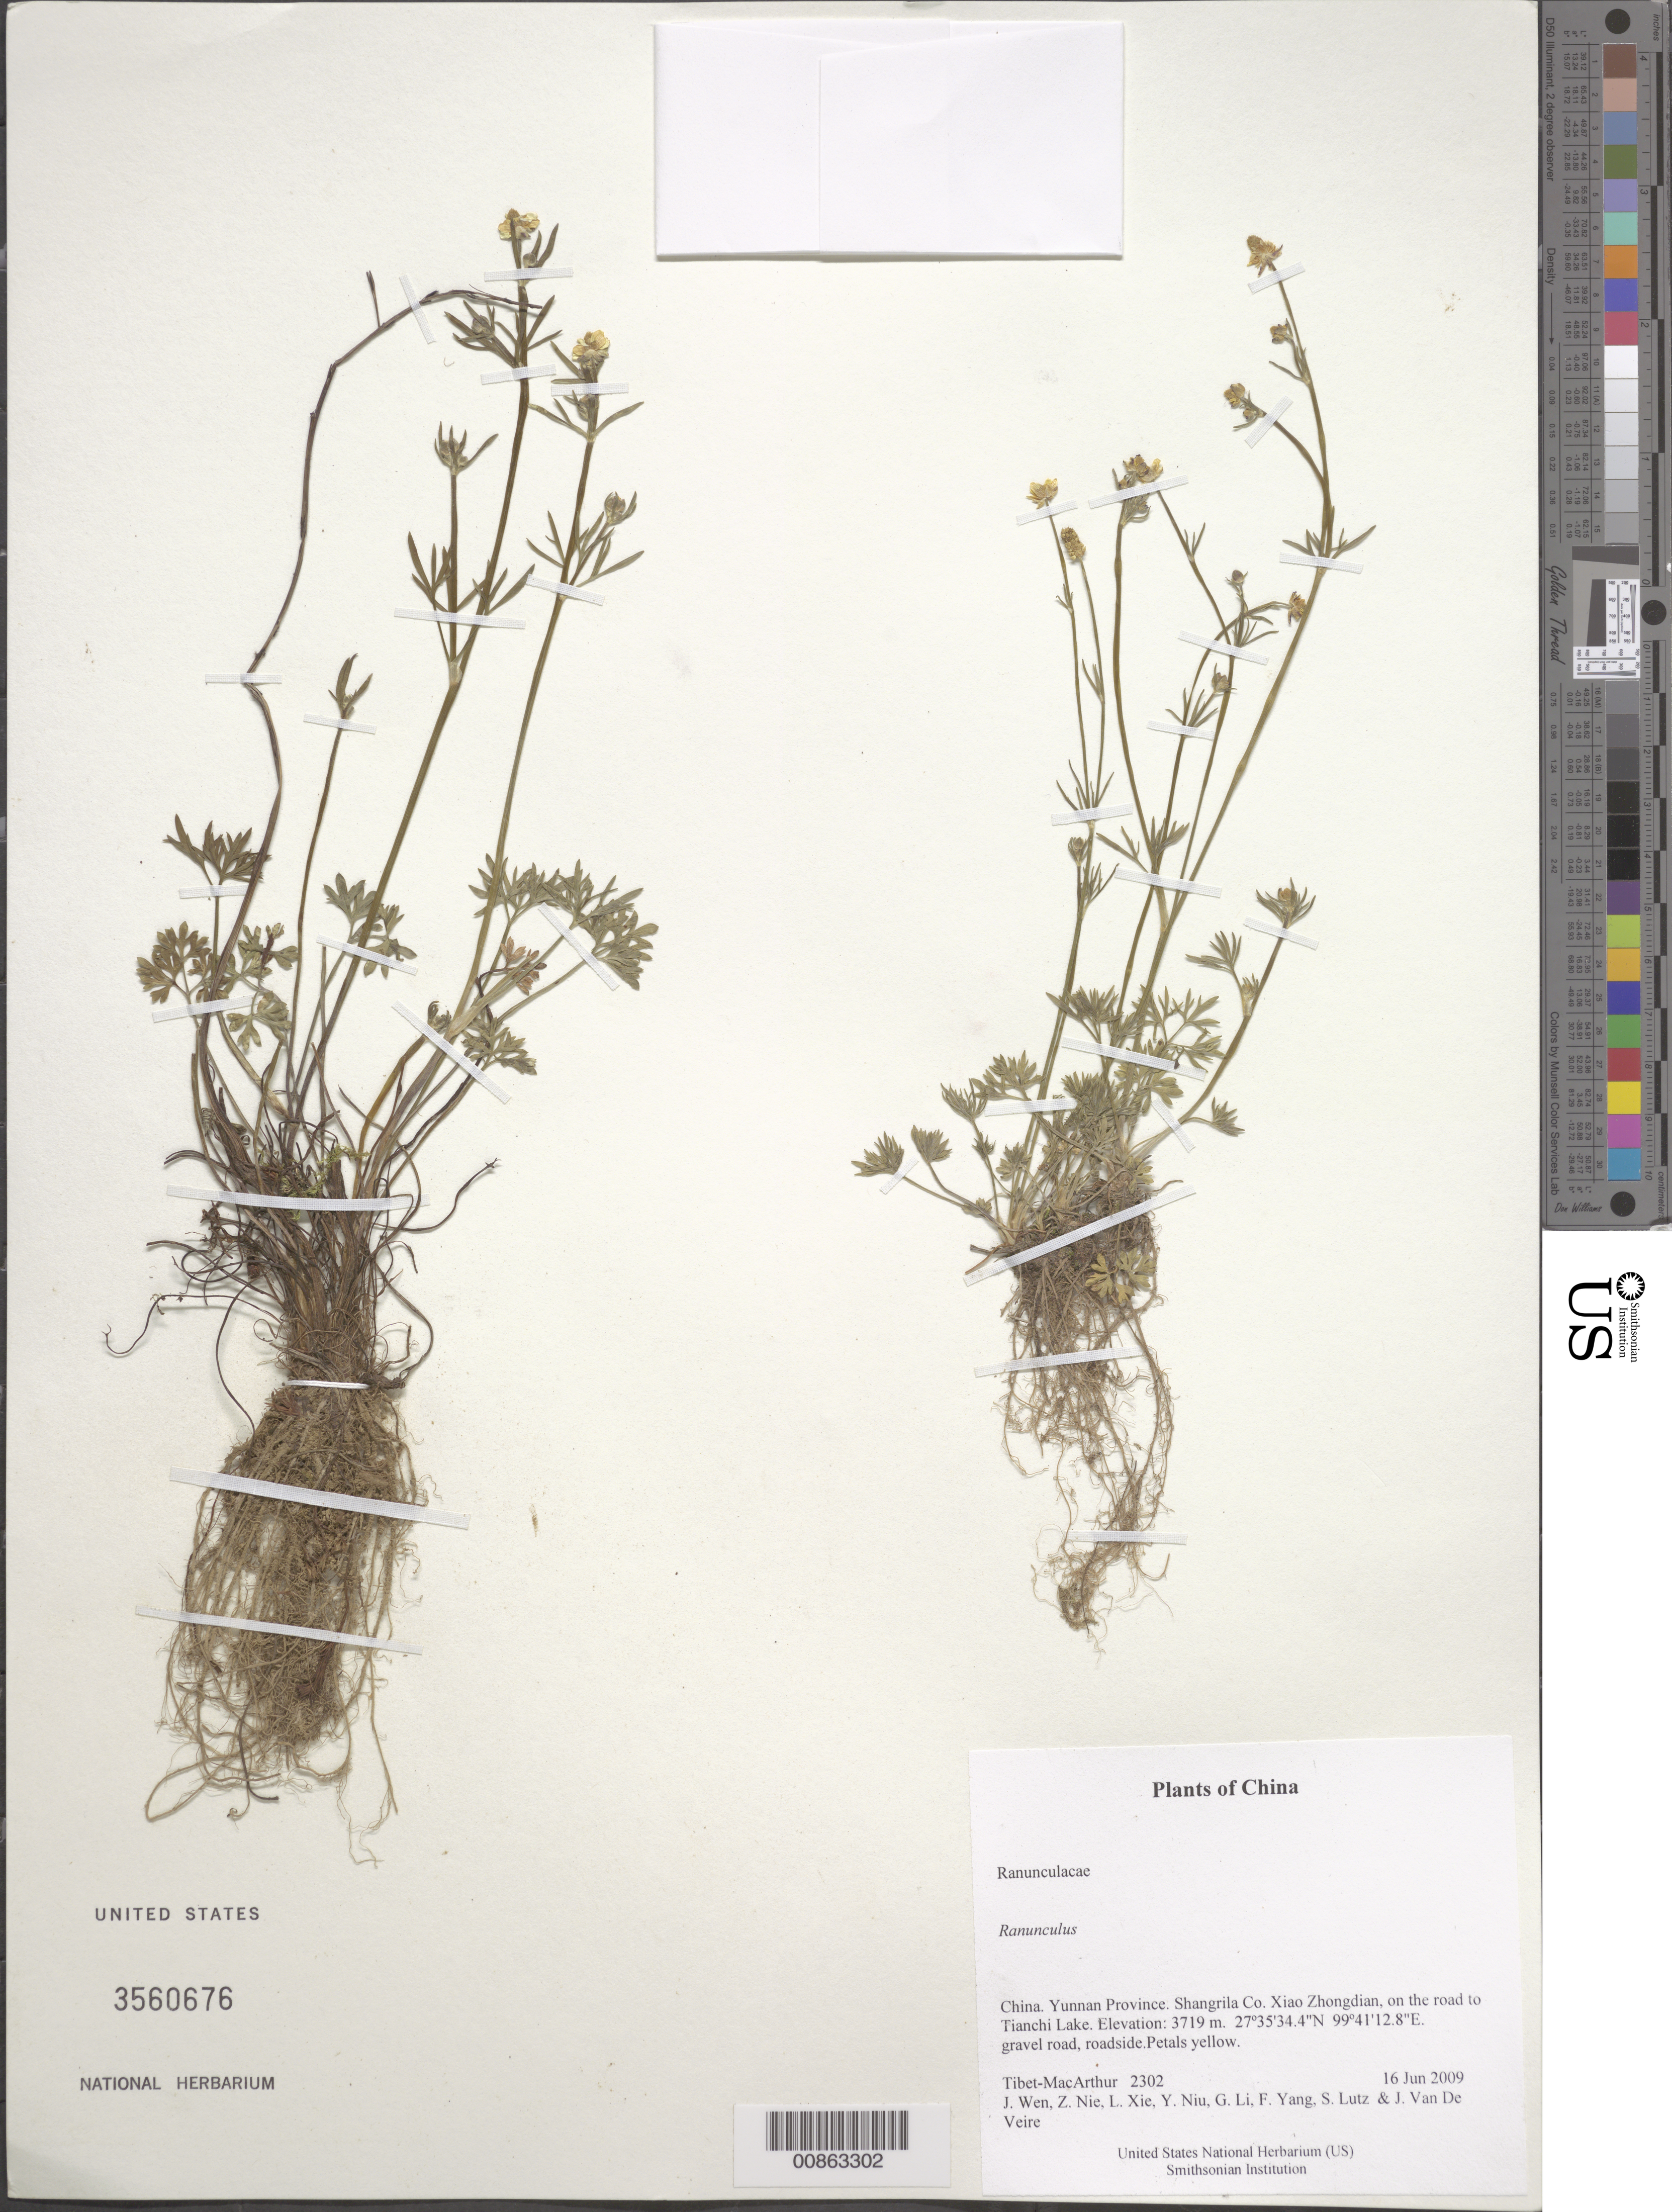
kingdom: Plantae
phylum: Tracheophyta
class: Magnoliopsida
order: Ranunculales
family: Ranunculaceae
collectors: Tibet-MacArthur, J. Wen, Z. Nie, L. Xie & et al.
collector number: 2302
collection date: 2009-06-16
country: China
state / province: Yunnan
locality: Shangrila Co. Xiao Zhongdian, on the road to Tianchi Lake.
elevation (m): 3719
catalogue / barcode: US 3560676